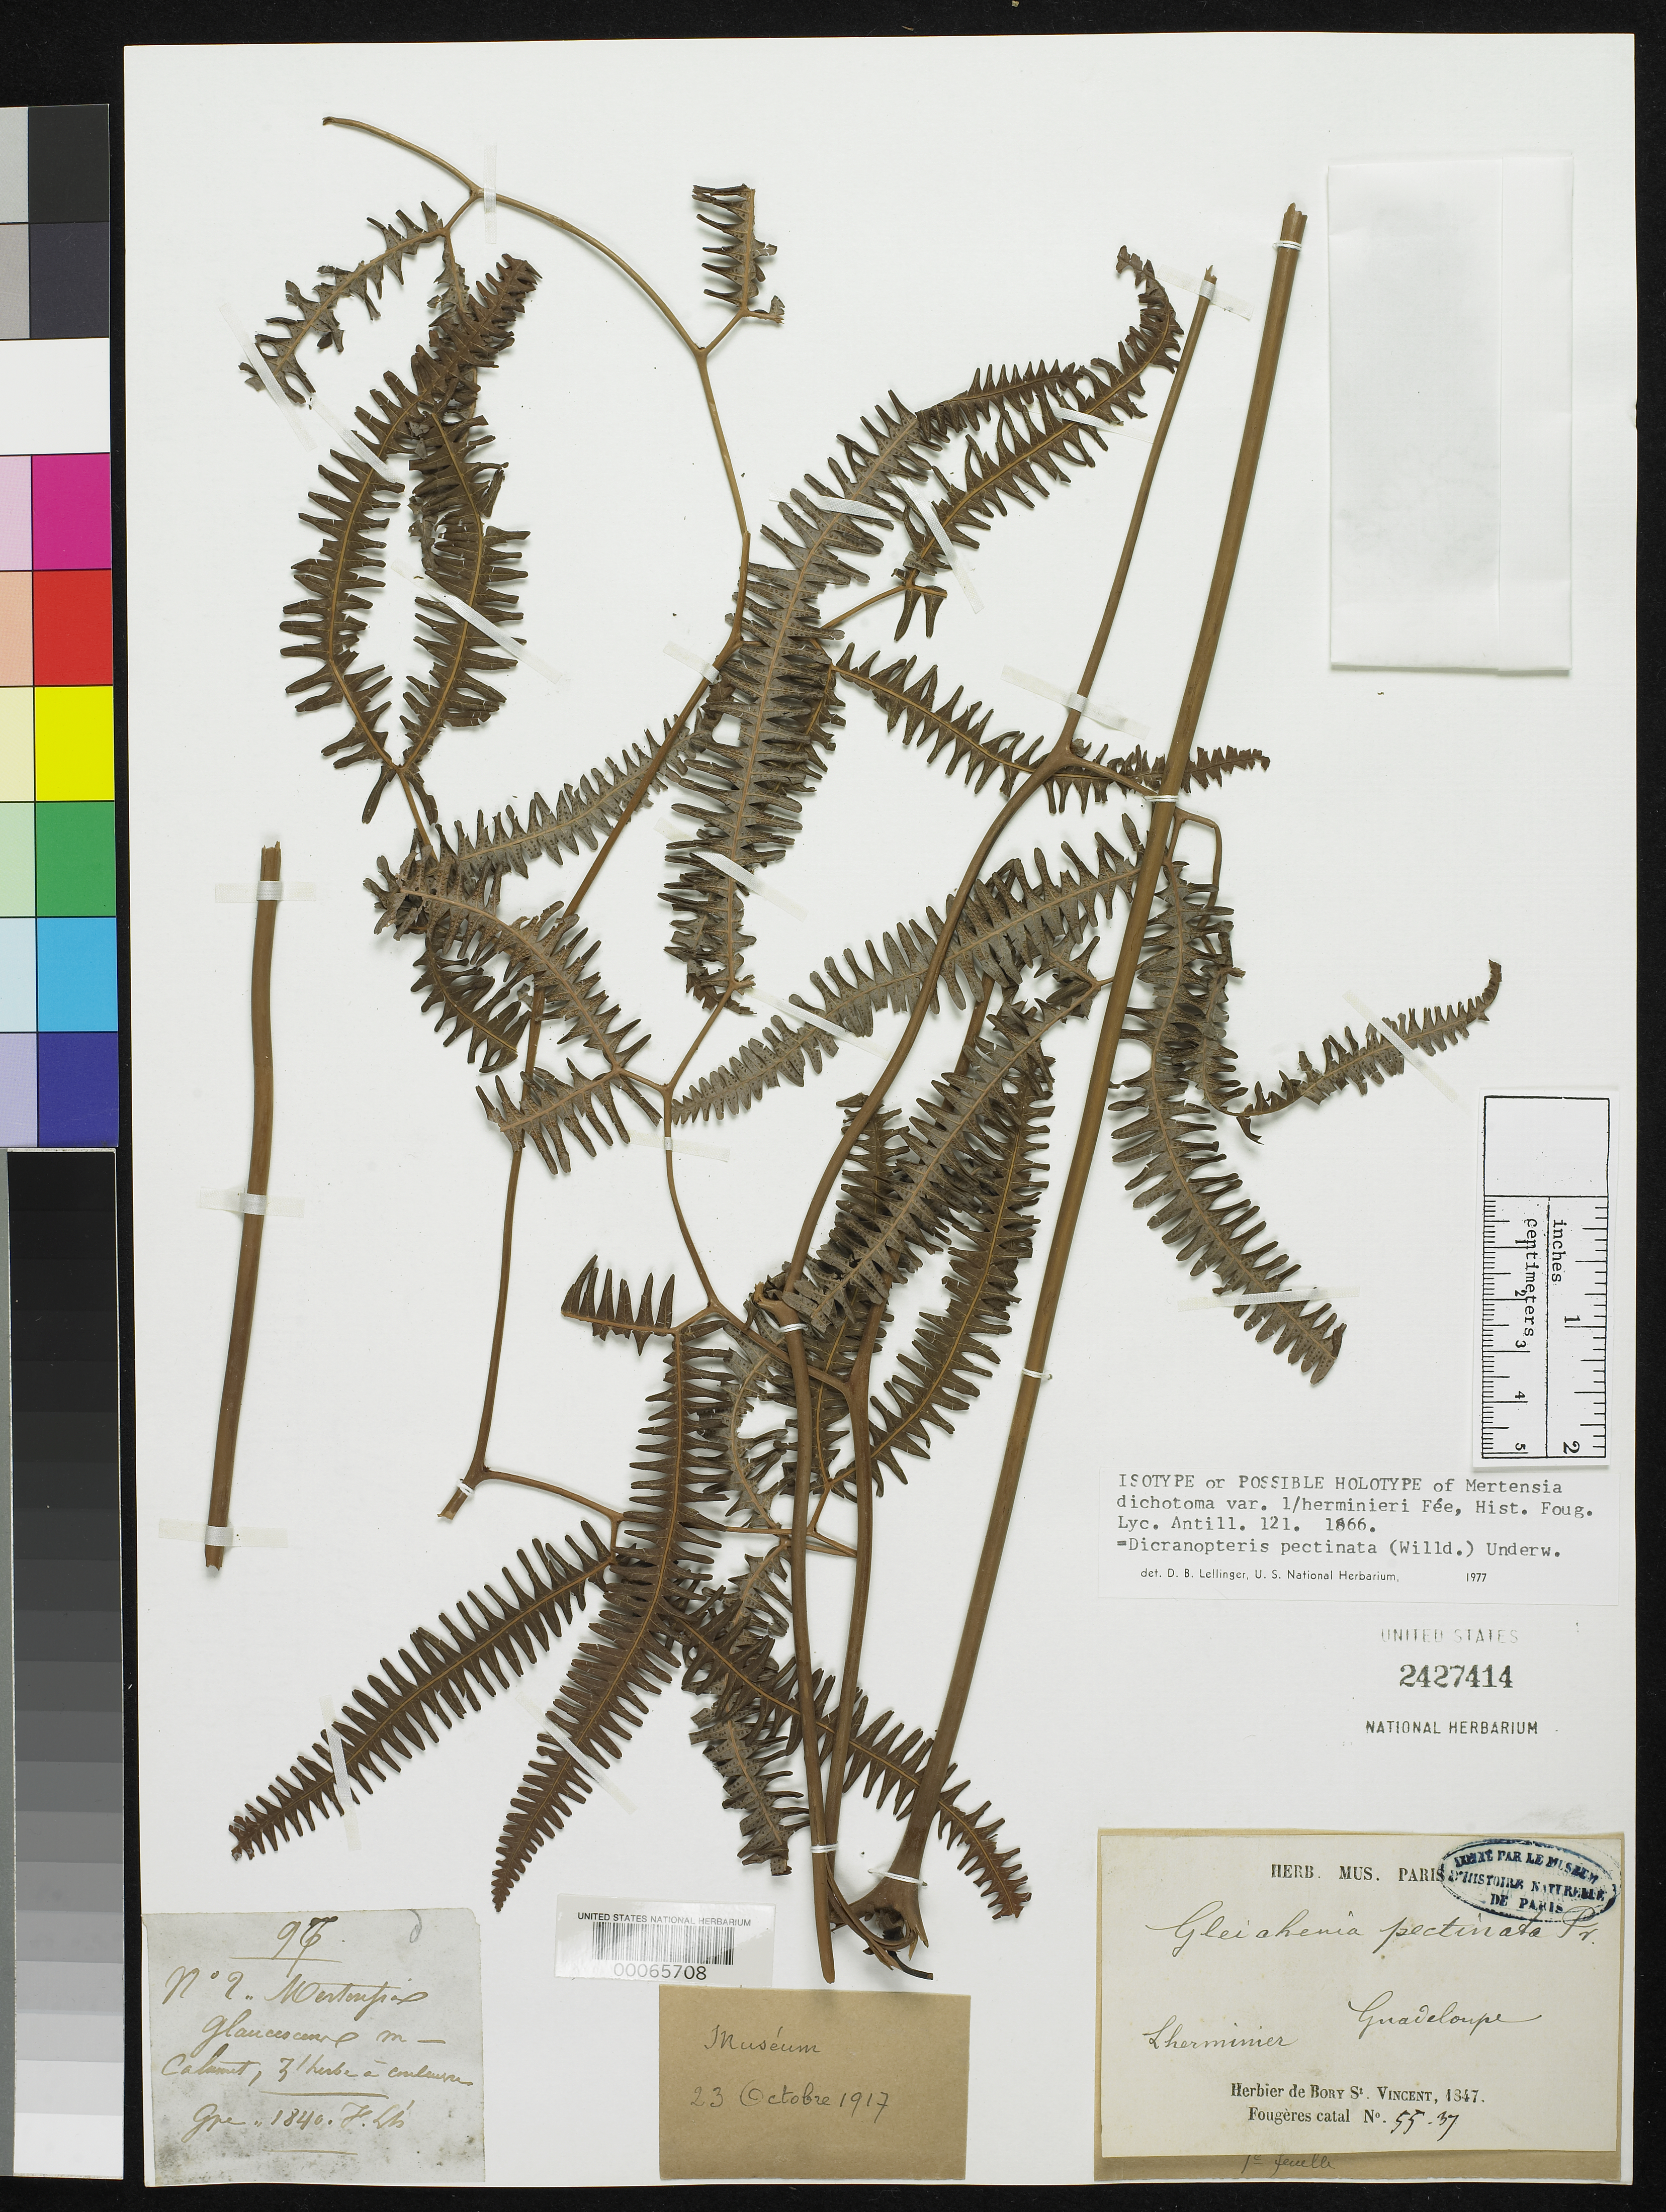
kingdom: Plantae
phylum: Tracheophyta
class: Polypodiopsida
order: Gleicheniales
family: Gleicheniaceae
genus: Mertensia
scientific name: Mertensia dichotoma var. l'herminieri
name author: Fée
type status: Isotype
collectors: F. L'Herminier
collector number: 97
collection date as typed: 1840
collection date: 1840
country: Guadeloupe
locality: Calumet.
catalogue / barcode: US 2427414